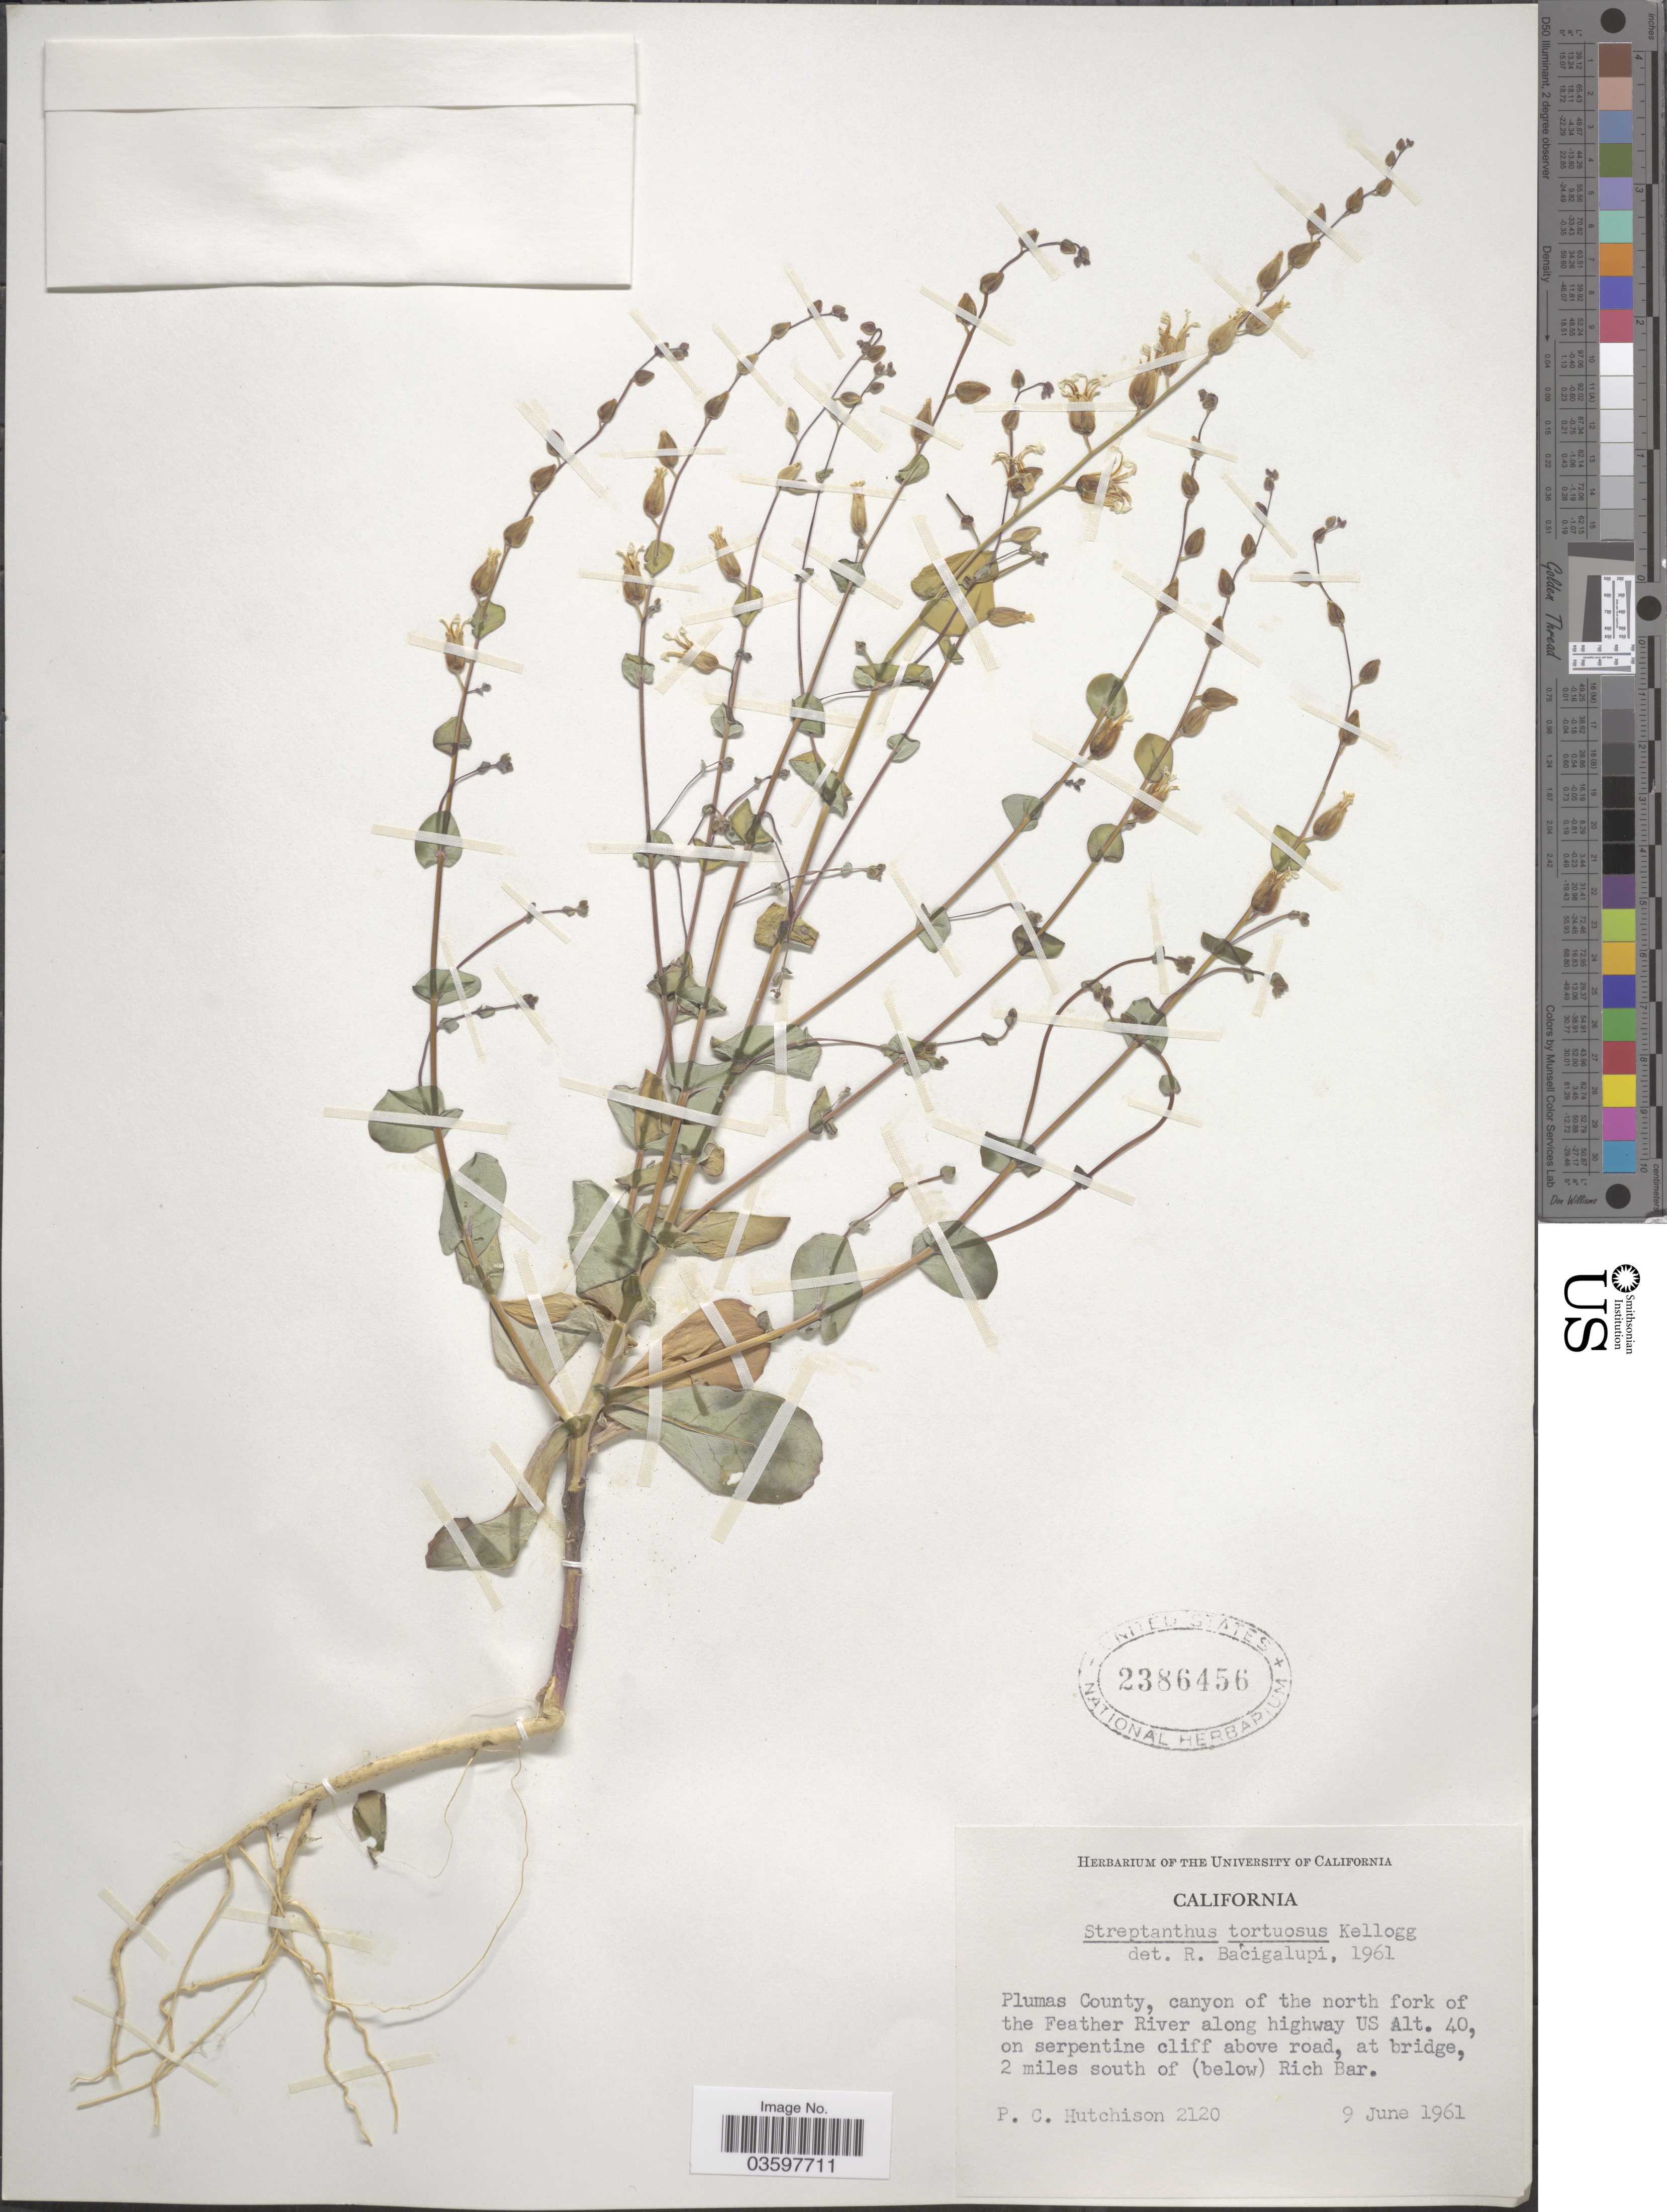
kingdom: Plantae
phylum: Tracheophyta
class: Magnoliopsida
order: Brassicales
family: Brassicaceae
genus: Streptanthus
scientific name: Streptanthus tortuosus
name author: Kellogg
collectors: P. C. Hutchison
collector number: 2120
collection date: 1961-06-09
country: United States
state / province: California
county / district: Plumas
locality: Plumas County, canyon of the north fork of the Feather River along highway US, on serpentine cliff above road, at bridge, 2 miles south of (below) Rich Bar.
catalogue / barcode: US 2386456